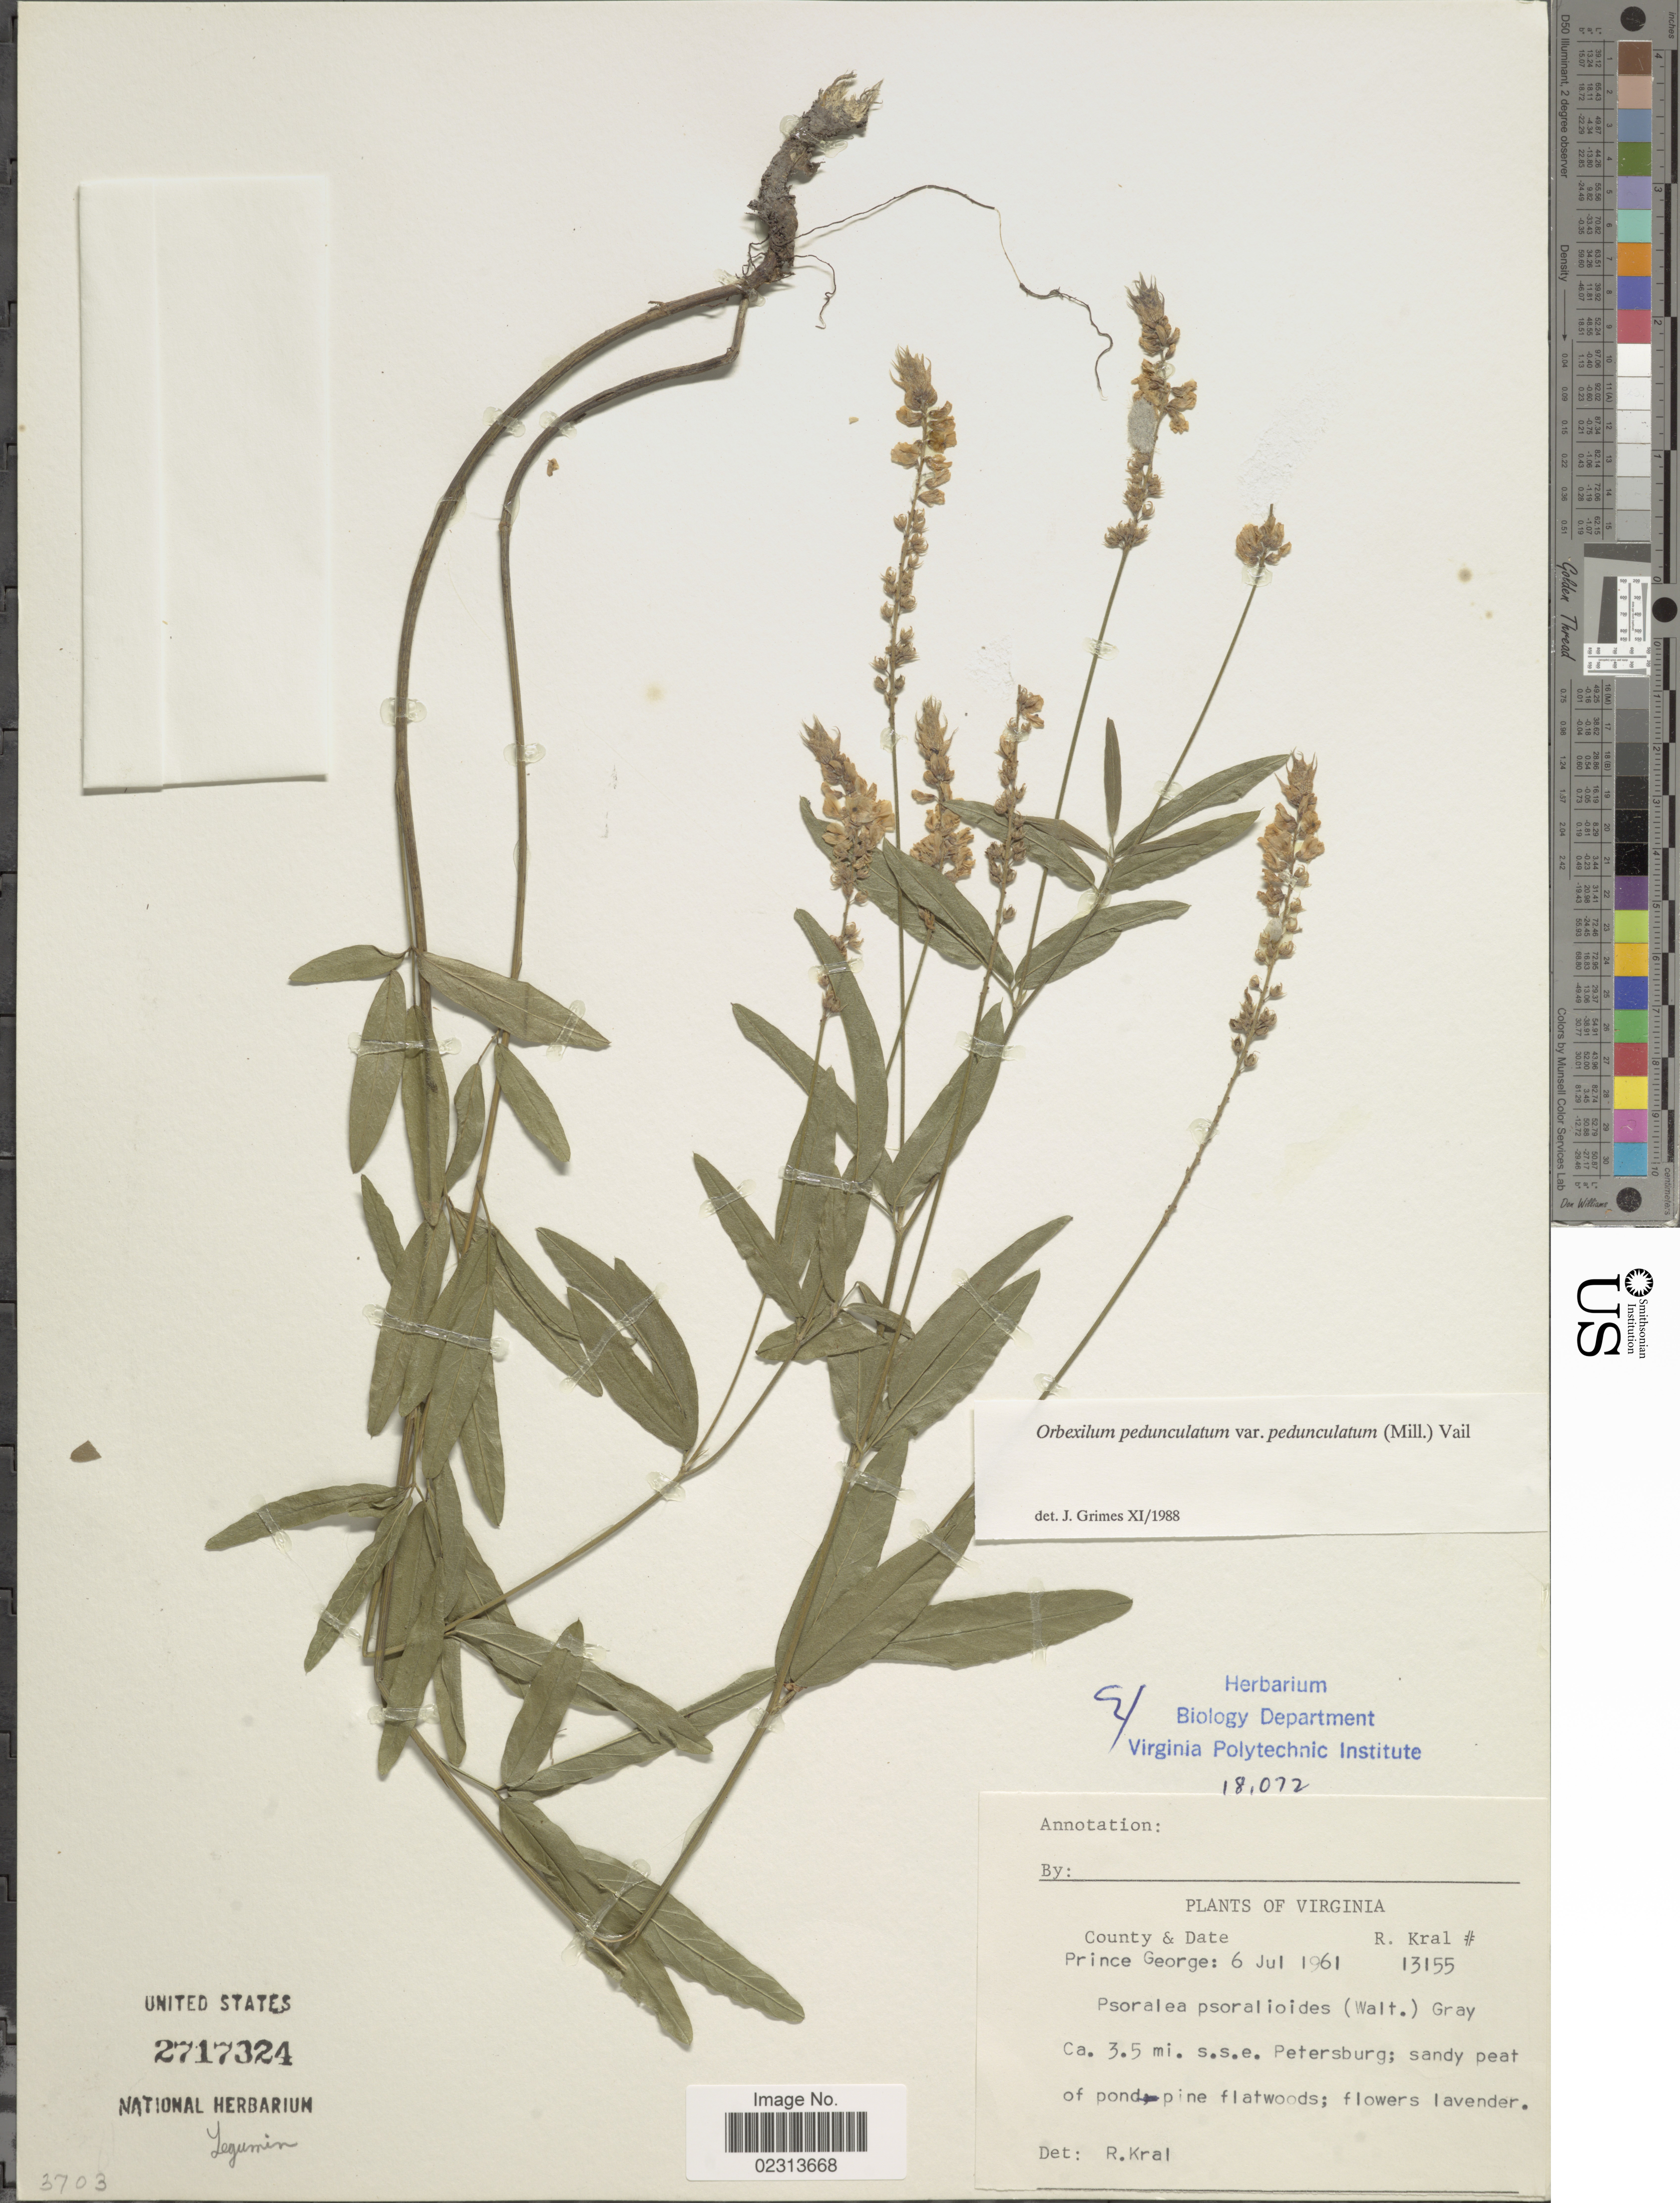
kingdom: Plantae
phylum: Tracheophyta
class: Magnoliopsida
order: Fabales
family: Fabaceae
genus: Orbexilum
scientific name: Orbexilum pedunculatum var. pedunculatum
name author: (Miller) Rydberg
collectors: R. Kral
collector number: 13155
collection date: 1961-07-06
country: United States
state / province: Virginia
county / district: Prince George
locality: Prince George, ca. 3.5 mi. s.s.e. Petersburg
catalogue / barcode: US 2717324